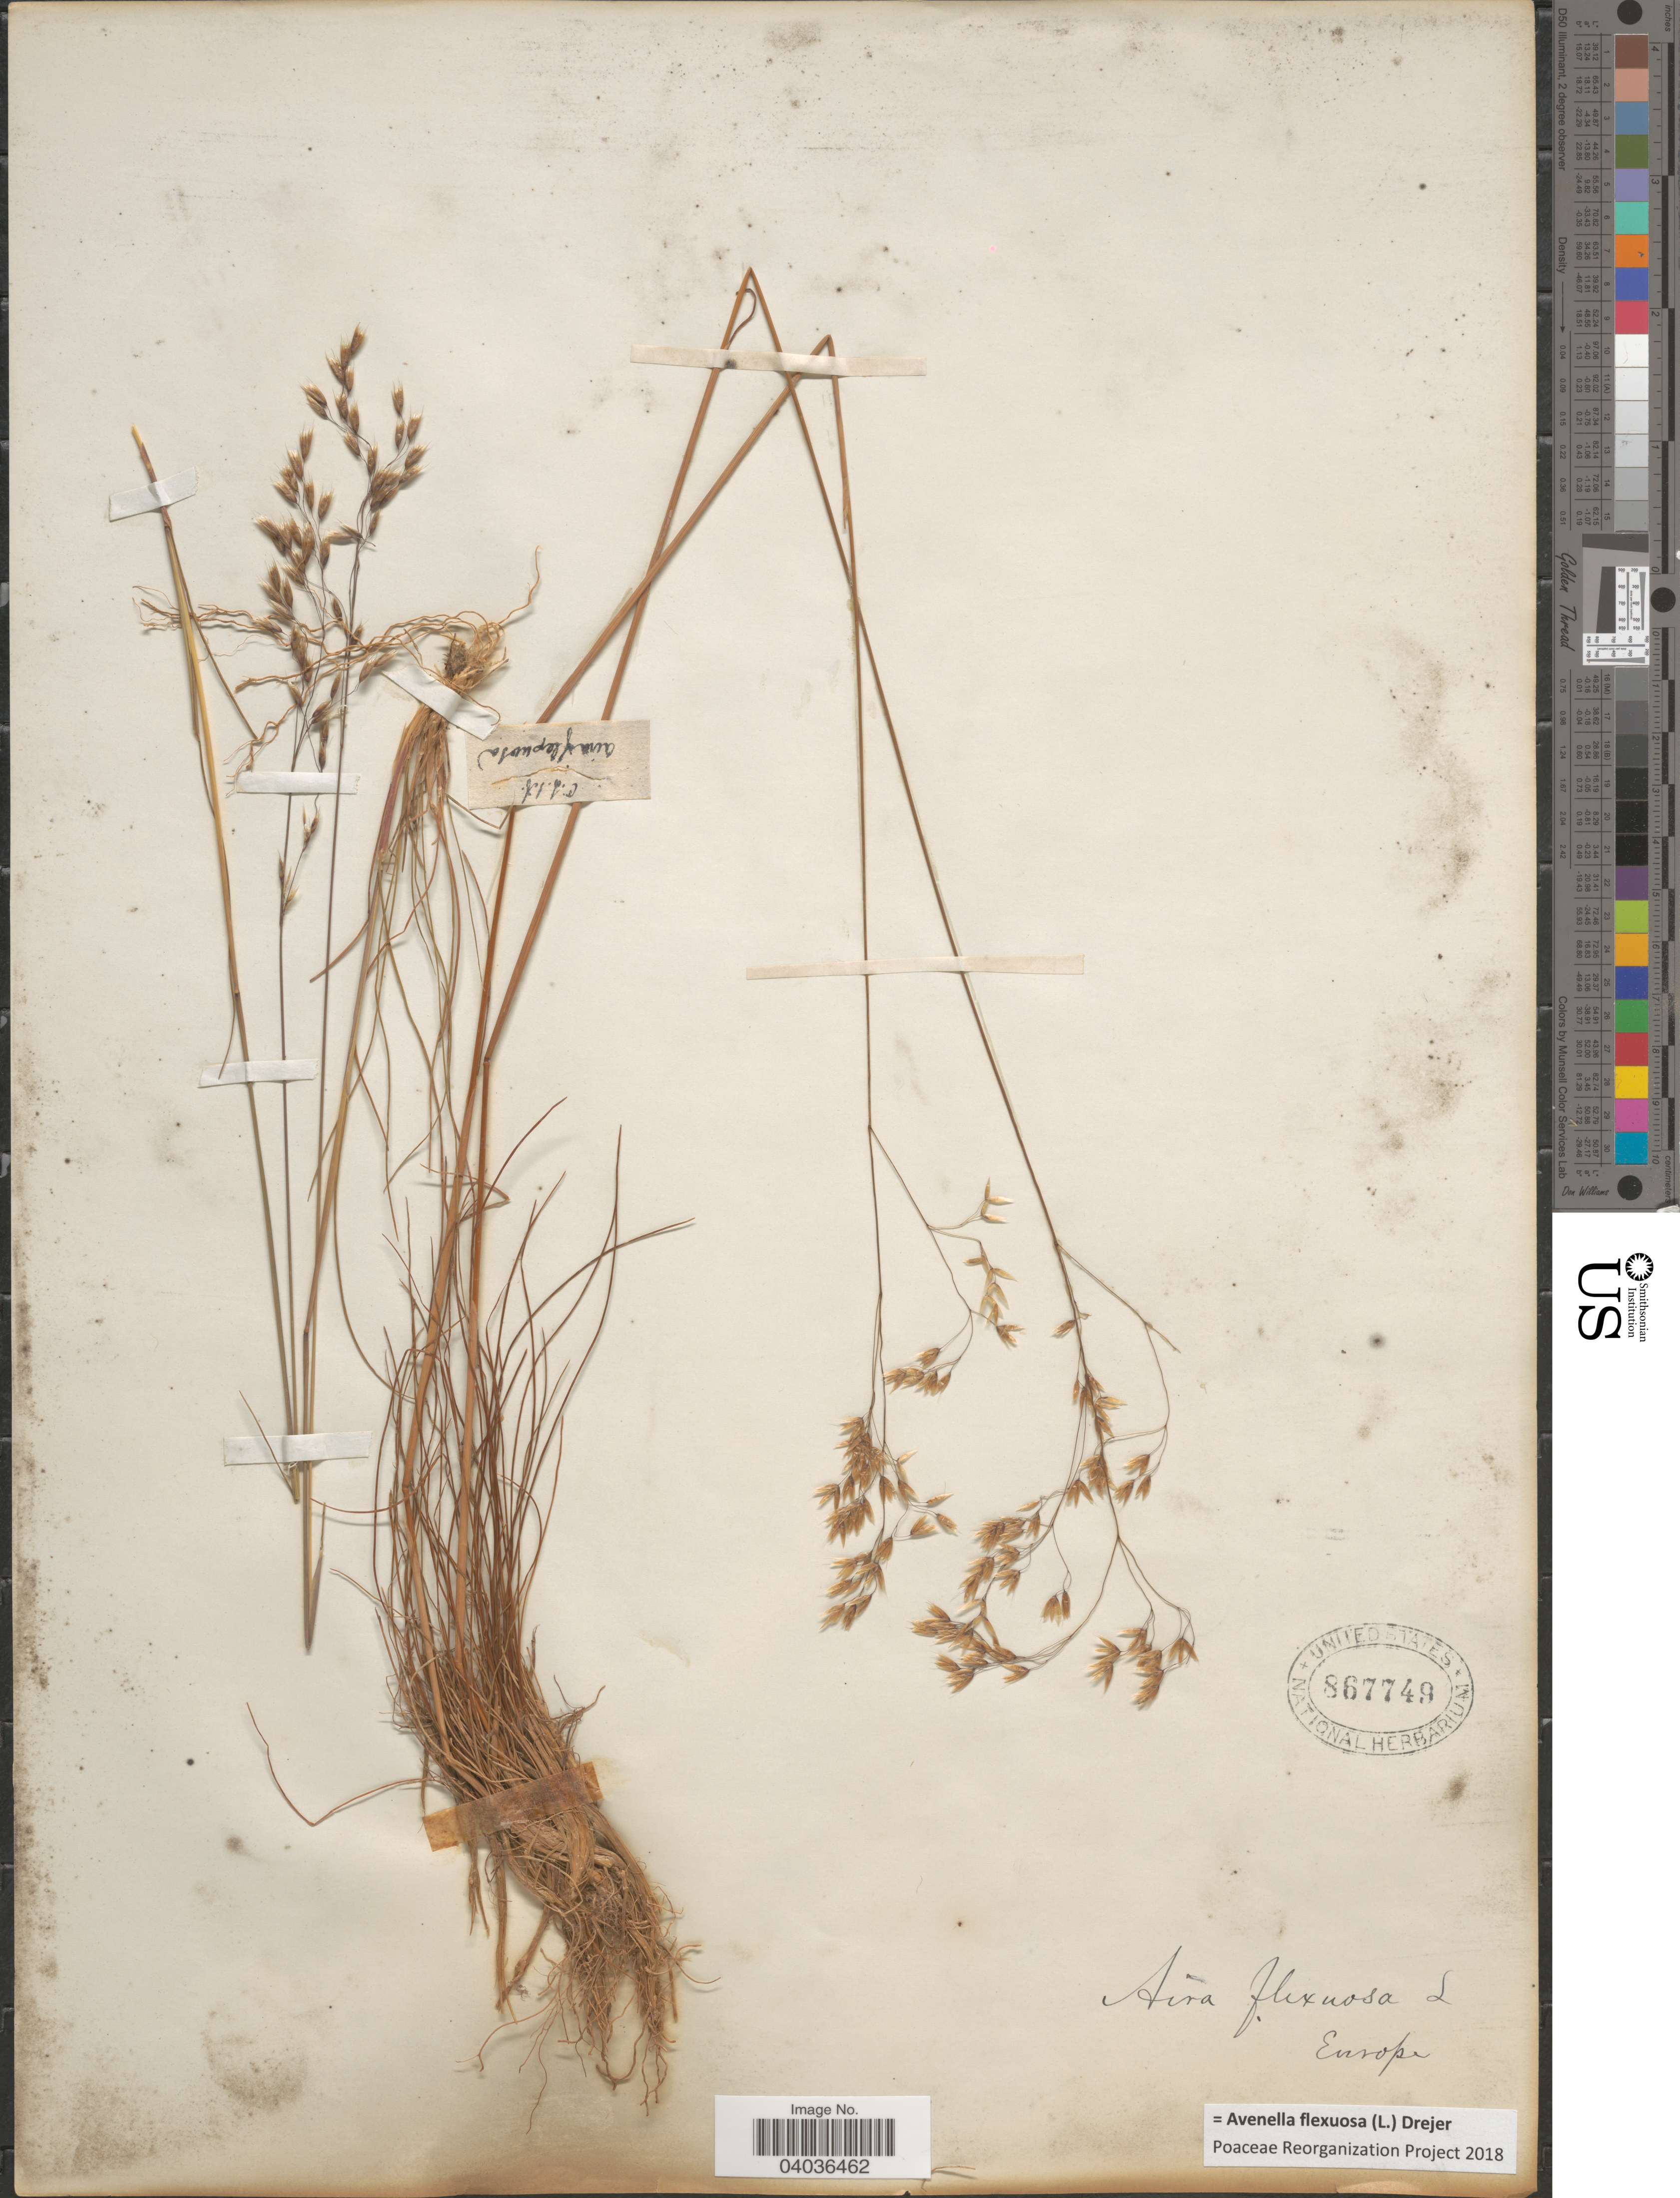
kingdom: Plantae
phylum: Tracheophyta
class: Liliopsida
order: Poales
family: Poaceae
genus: Avenella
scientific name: Avenella flexuosa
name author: (L.) Drejer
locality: Europe.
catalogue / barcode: US 867749